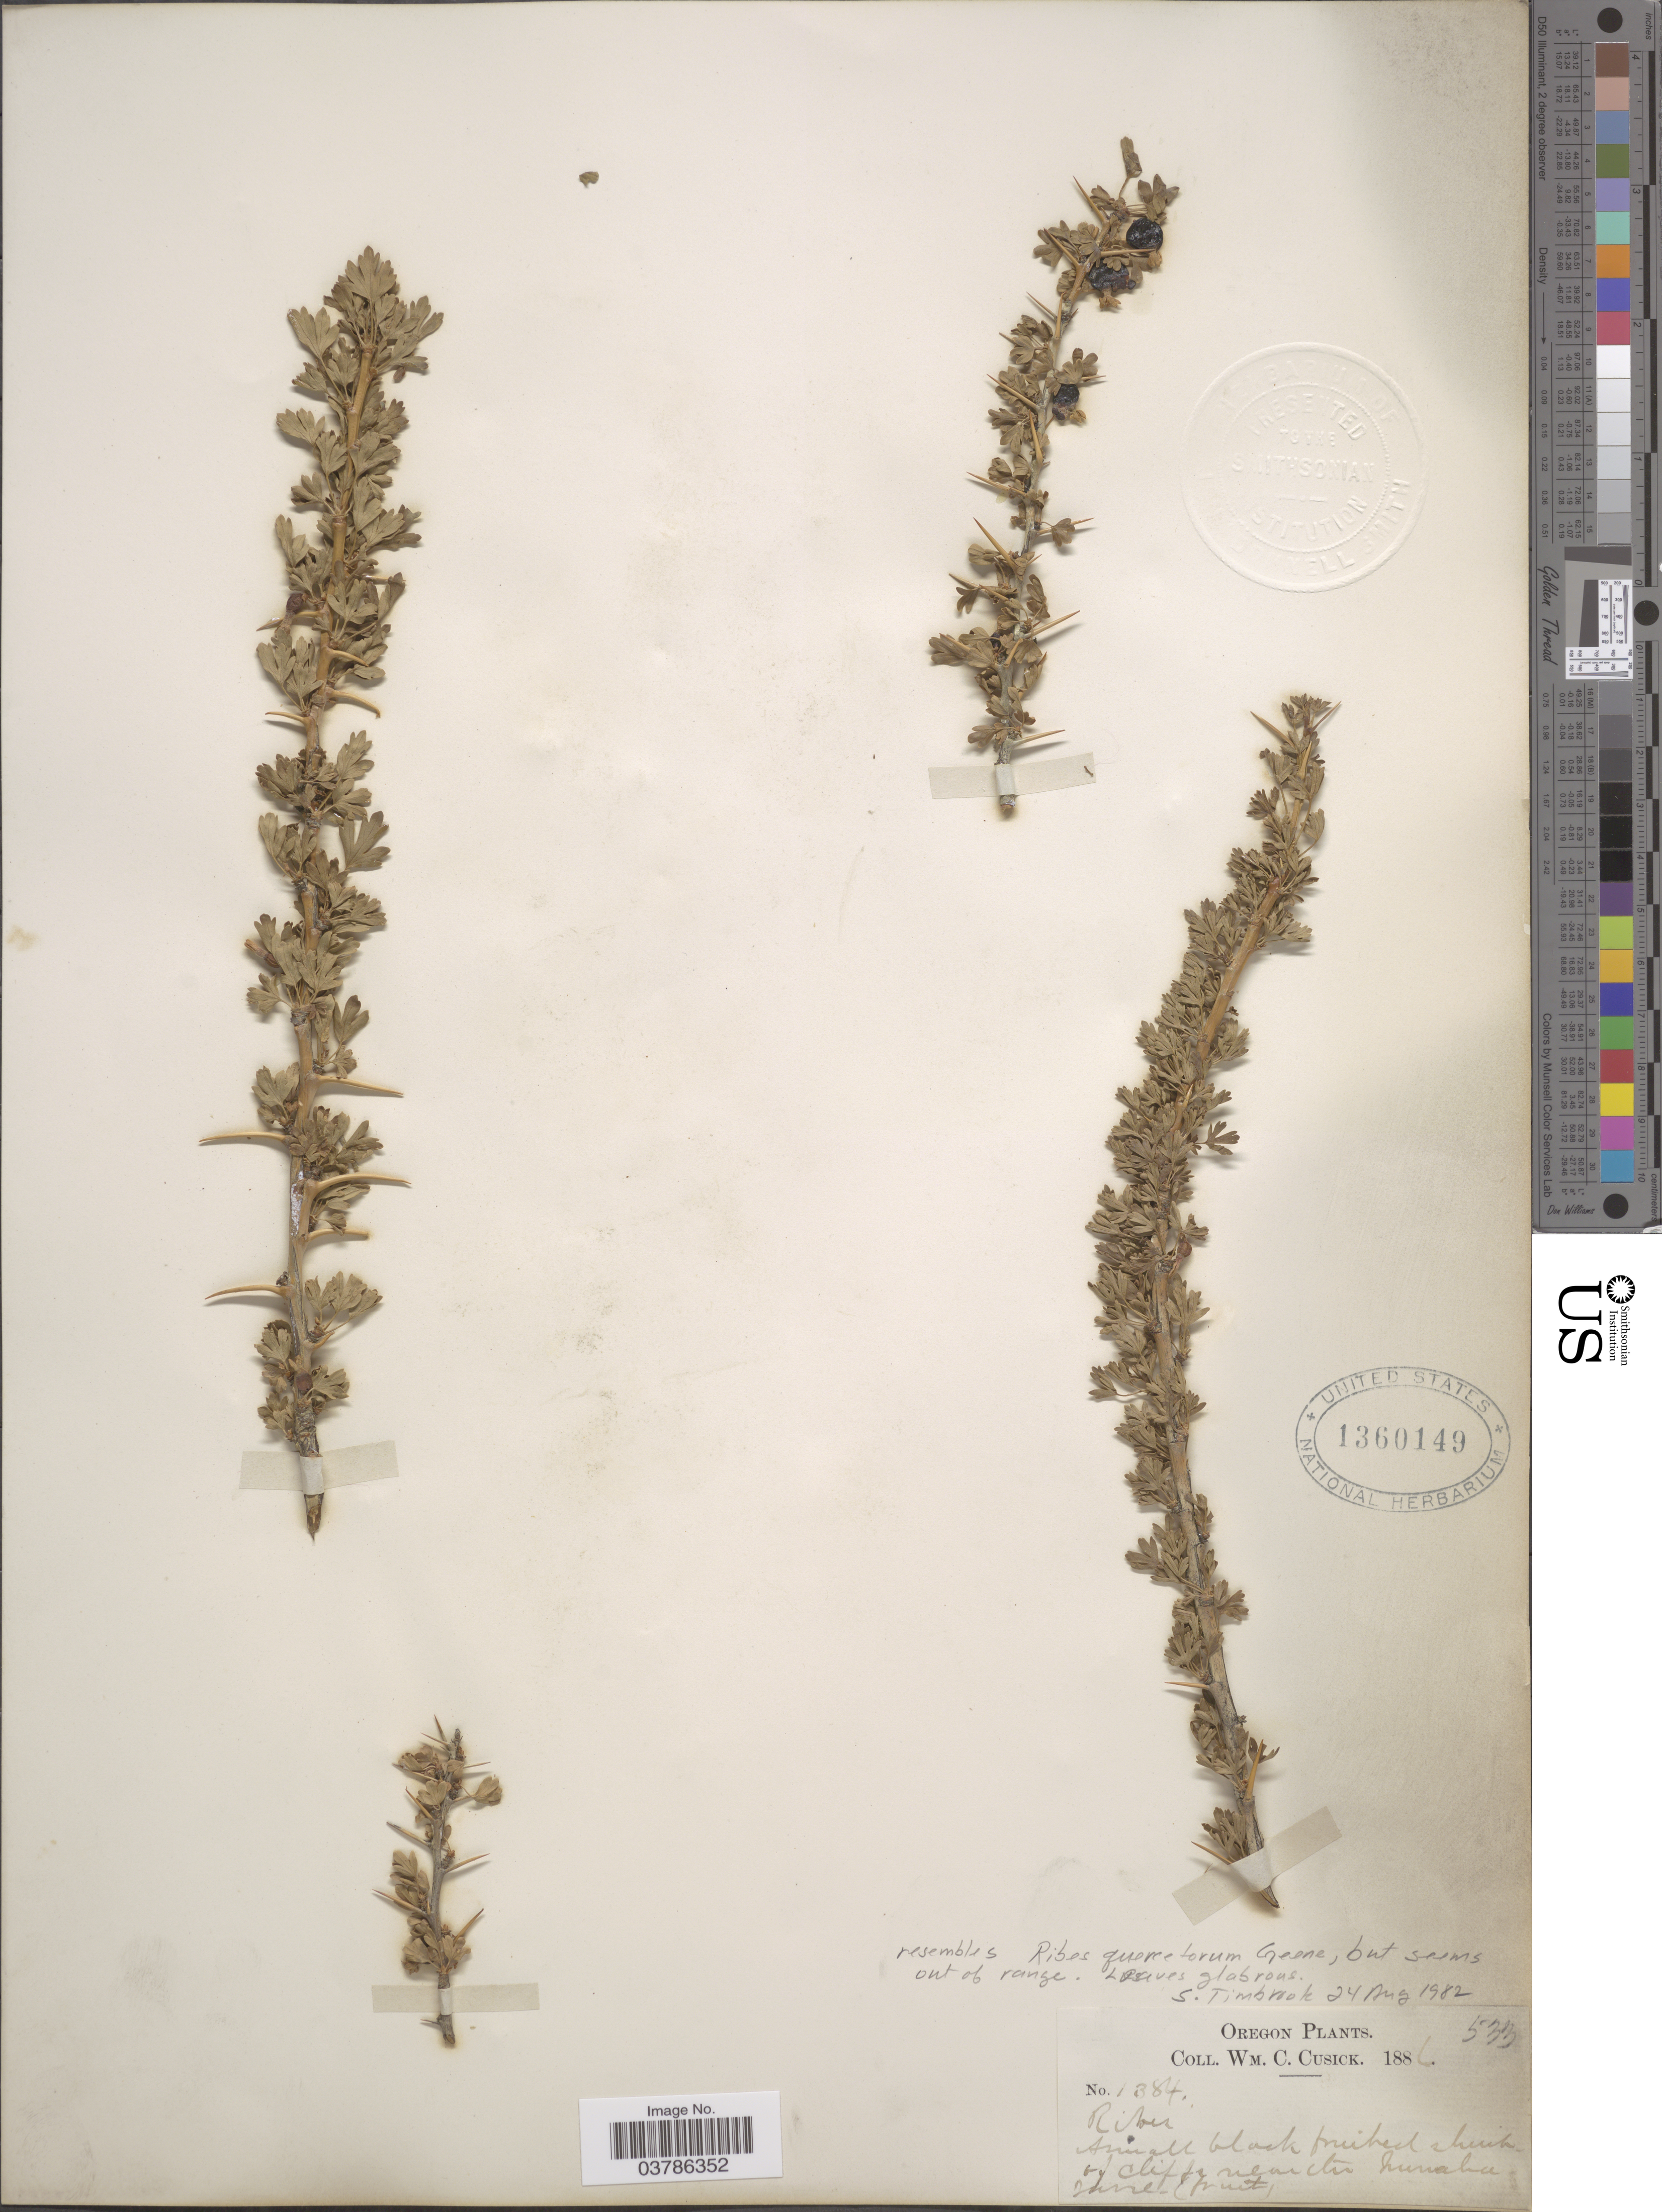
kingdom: Plantae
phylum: Tracheophyta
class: Magnoliopsida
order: Saxifragales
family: Grossulariaceae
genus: Ribes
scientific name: Ribes quercetorum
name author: Greene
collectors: W. C. Cusick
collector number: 1384/533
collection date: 1886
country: United States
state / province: Oregon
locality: Of cliff near the hunabee zone.*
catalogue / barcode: US 1360149